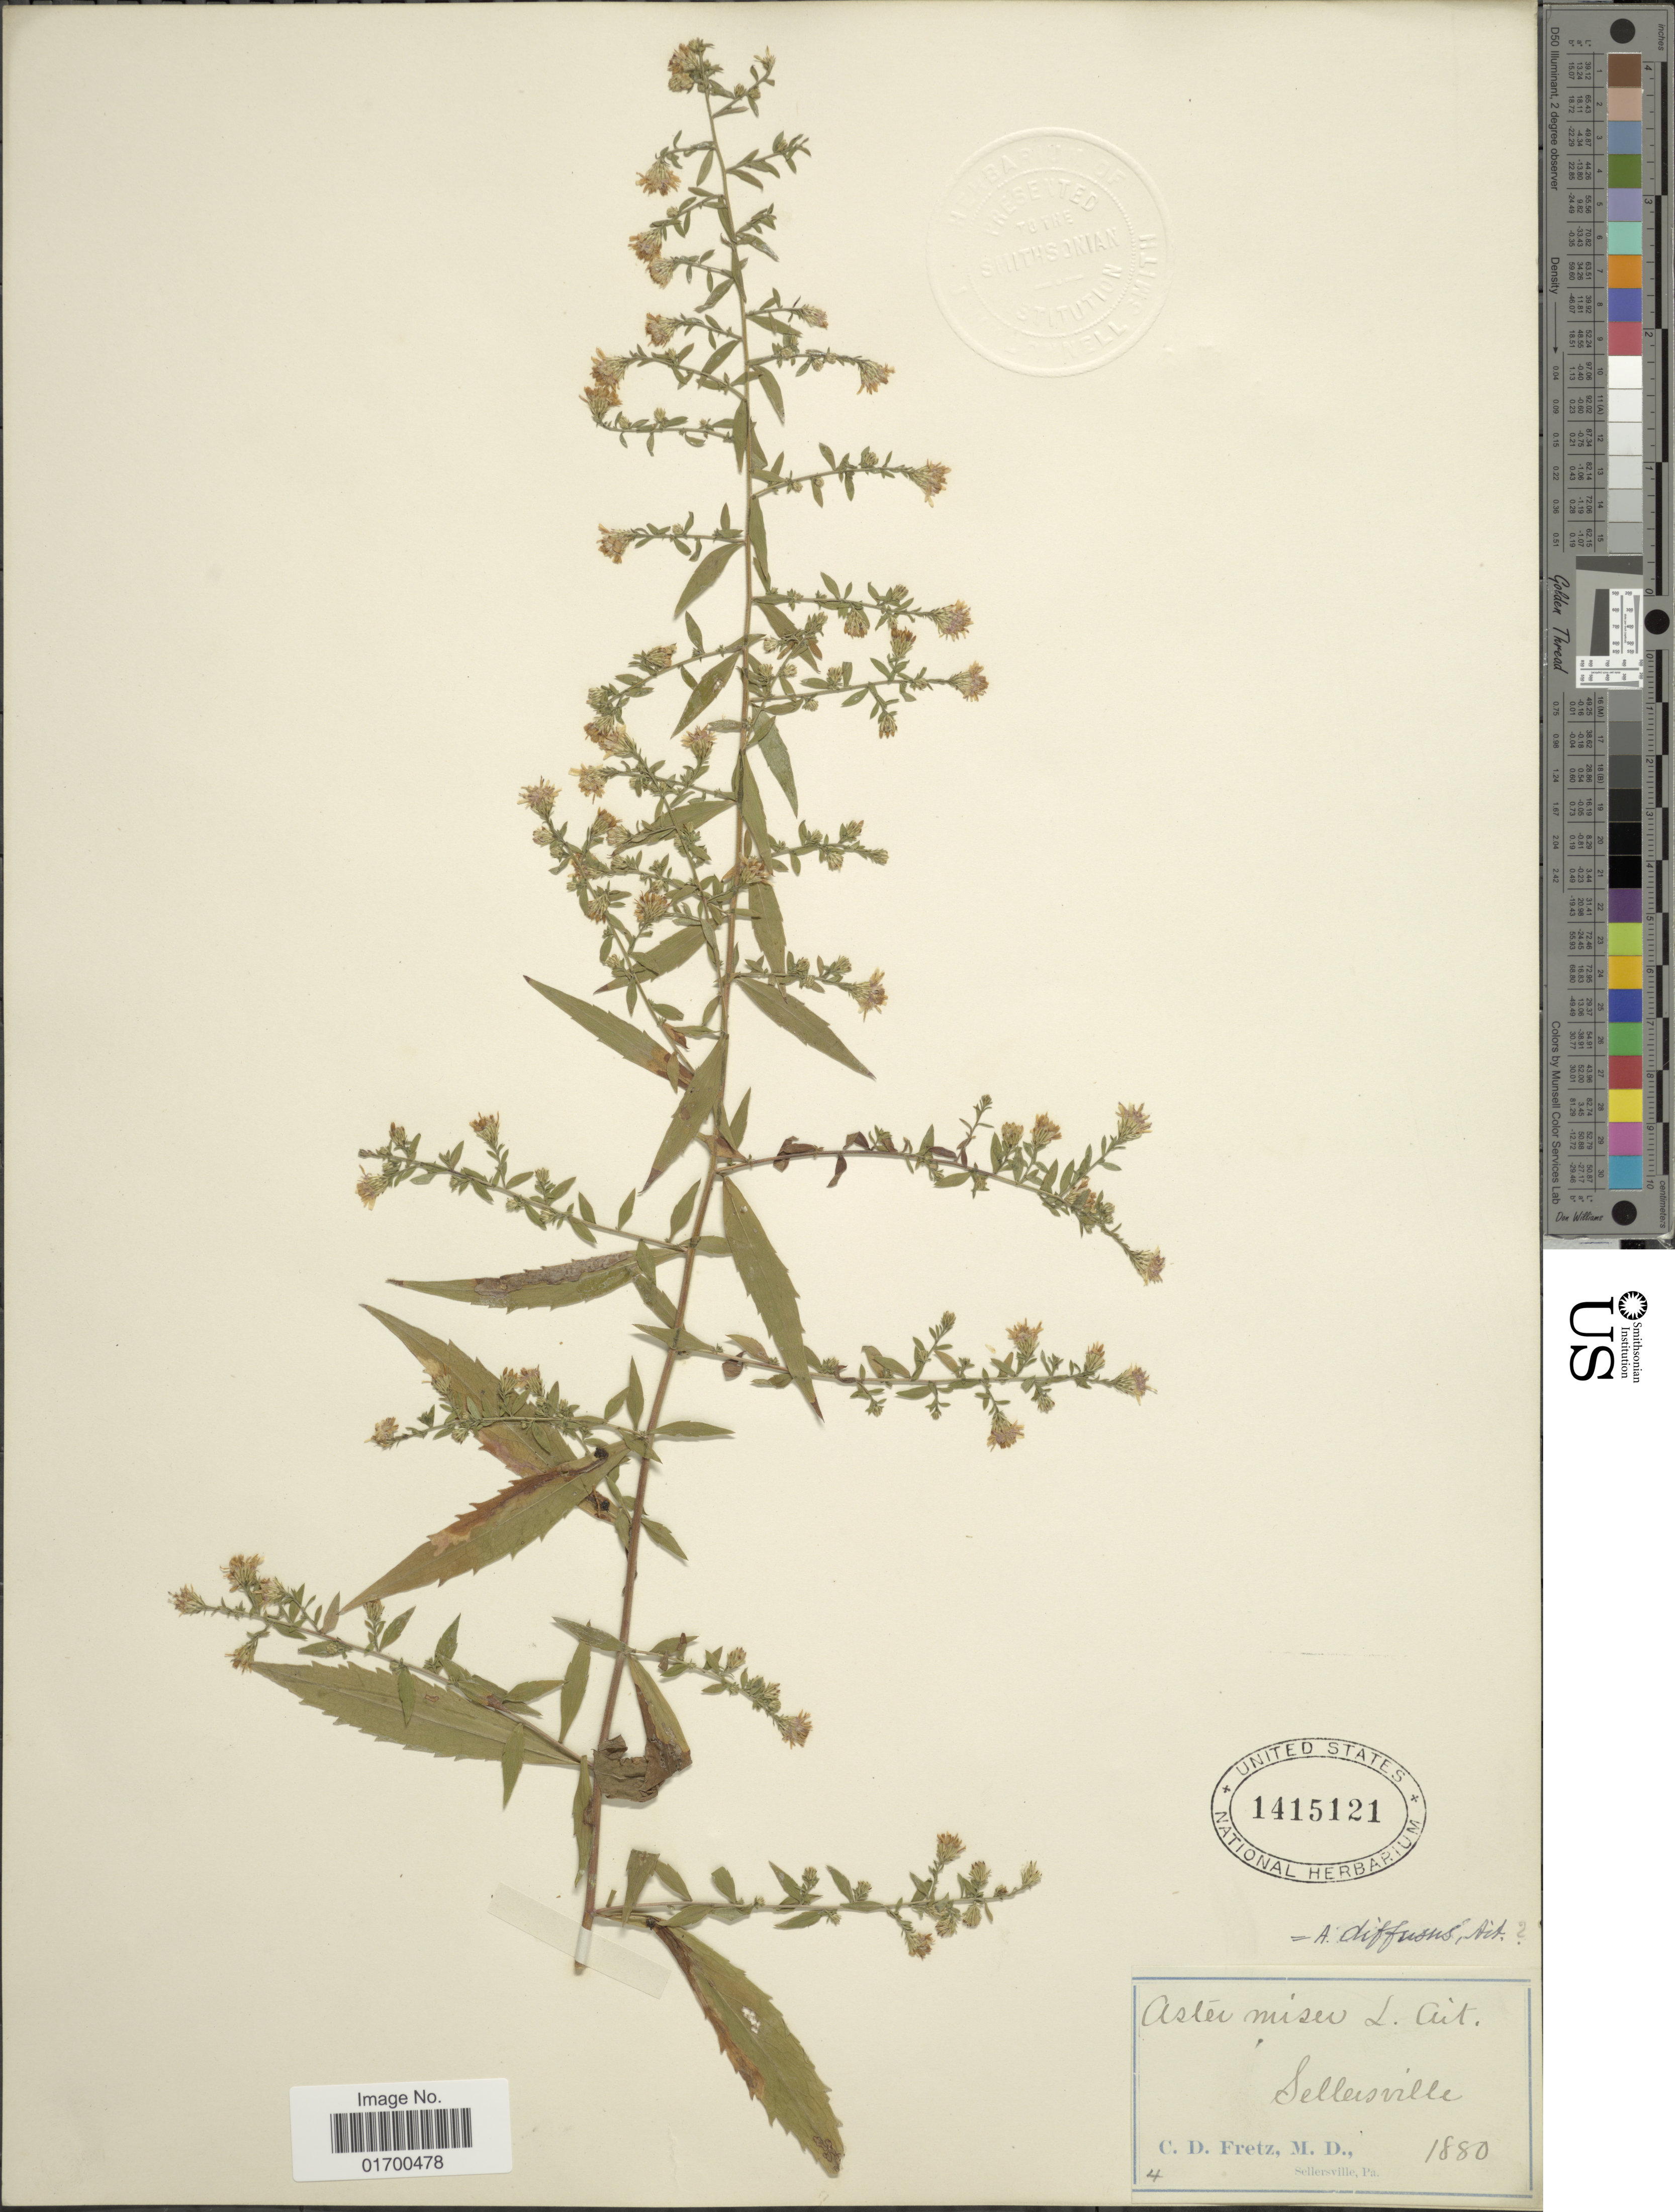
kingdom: Plantae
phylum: Tracheophyta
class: Magnoliopsida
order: Asterales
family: Asteraceae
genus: Symphyotrichum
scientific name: Symphyotrichum lateriflorum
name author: (L.) Á. Löve & D. Löve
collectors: C. D. Fretz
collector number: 4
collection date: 1880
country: United States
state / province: Pennsylvania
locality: Sellersville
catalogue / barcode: US 1415121